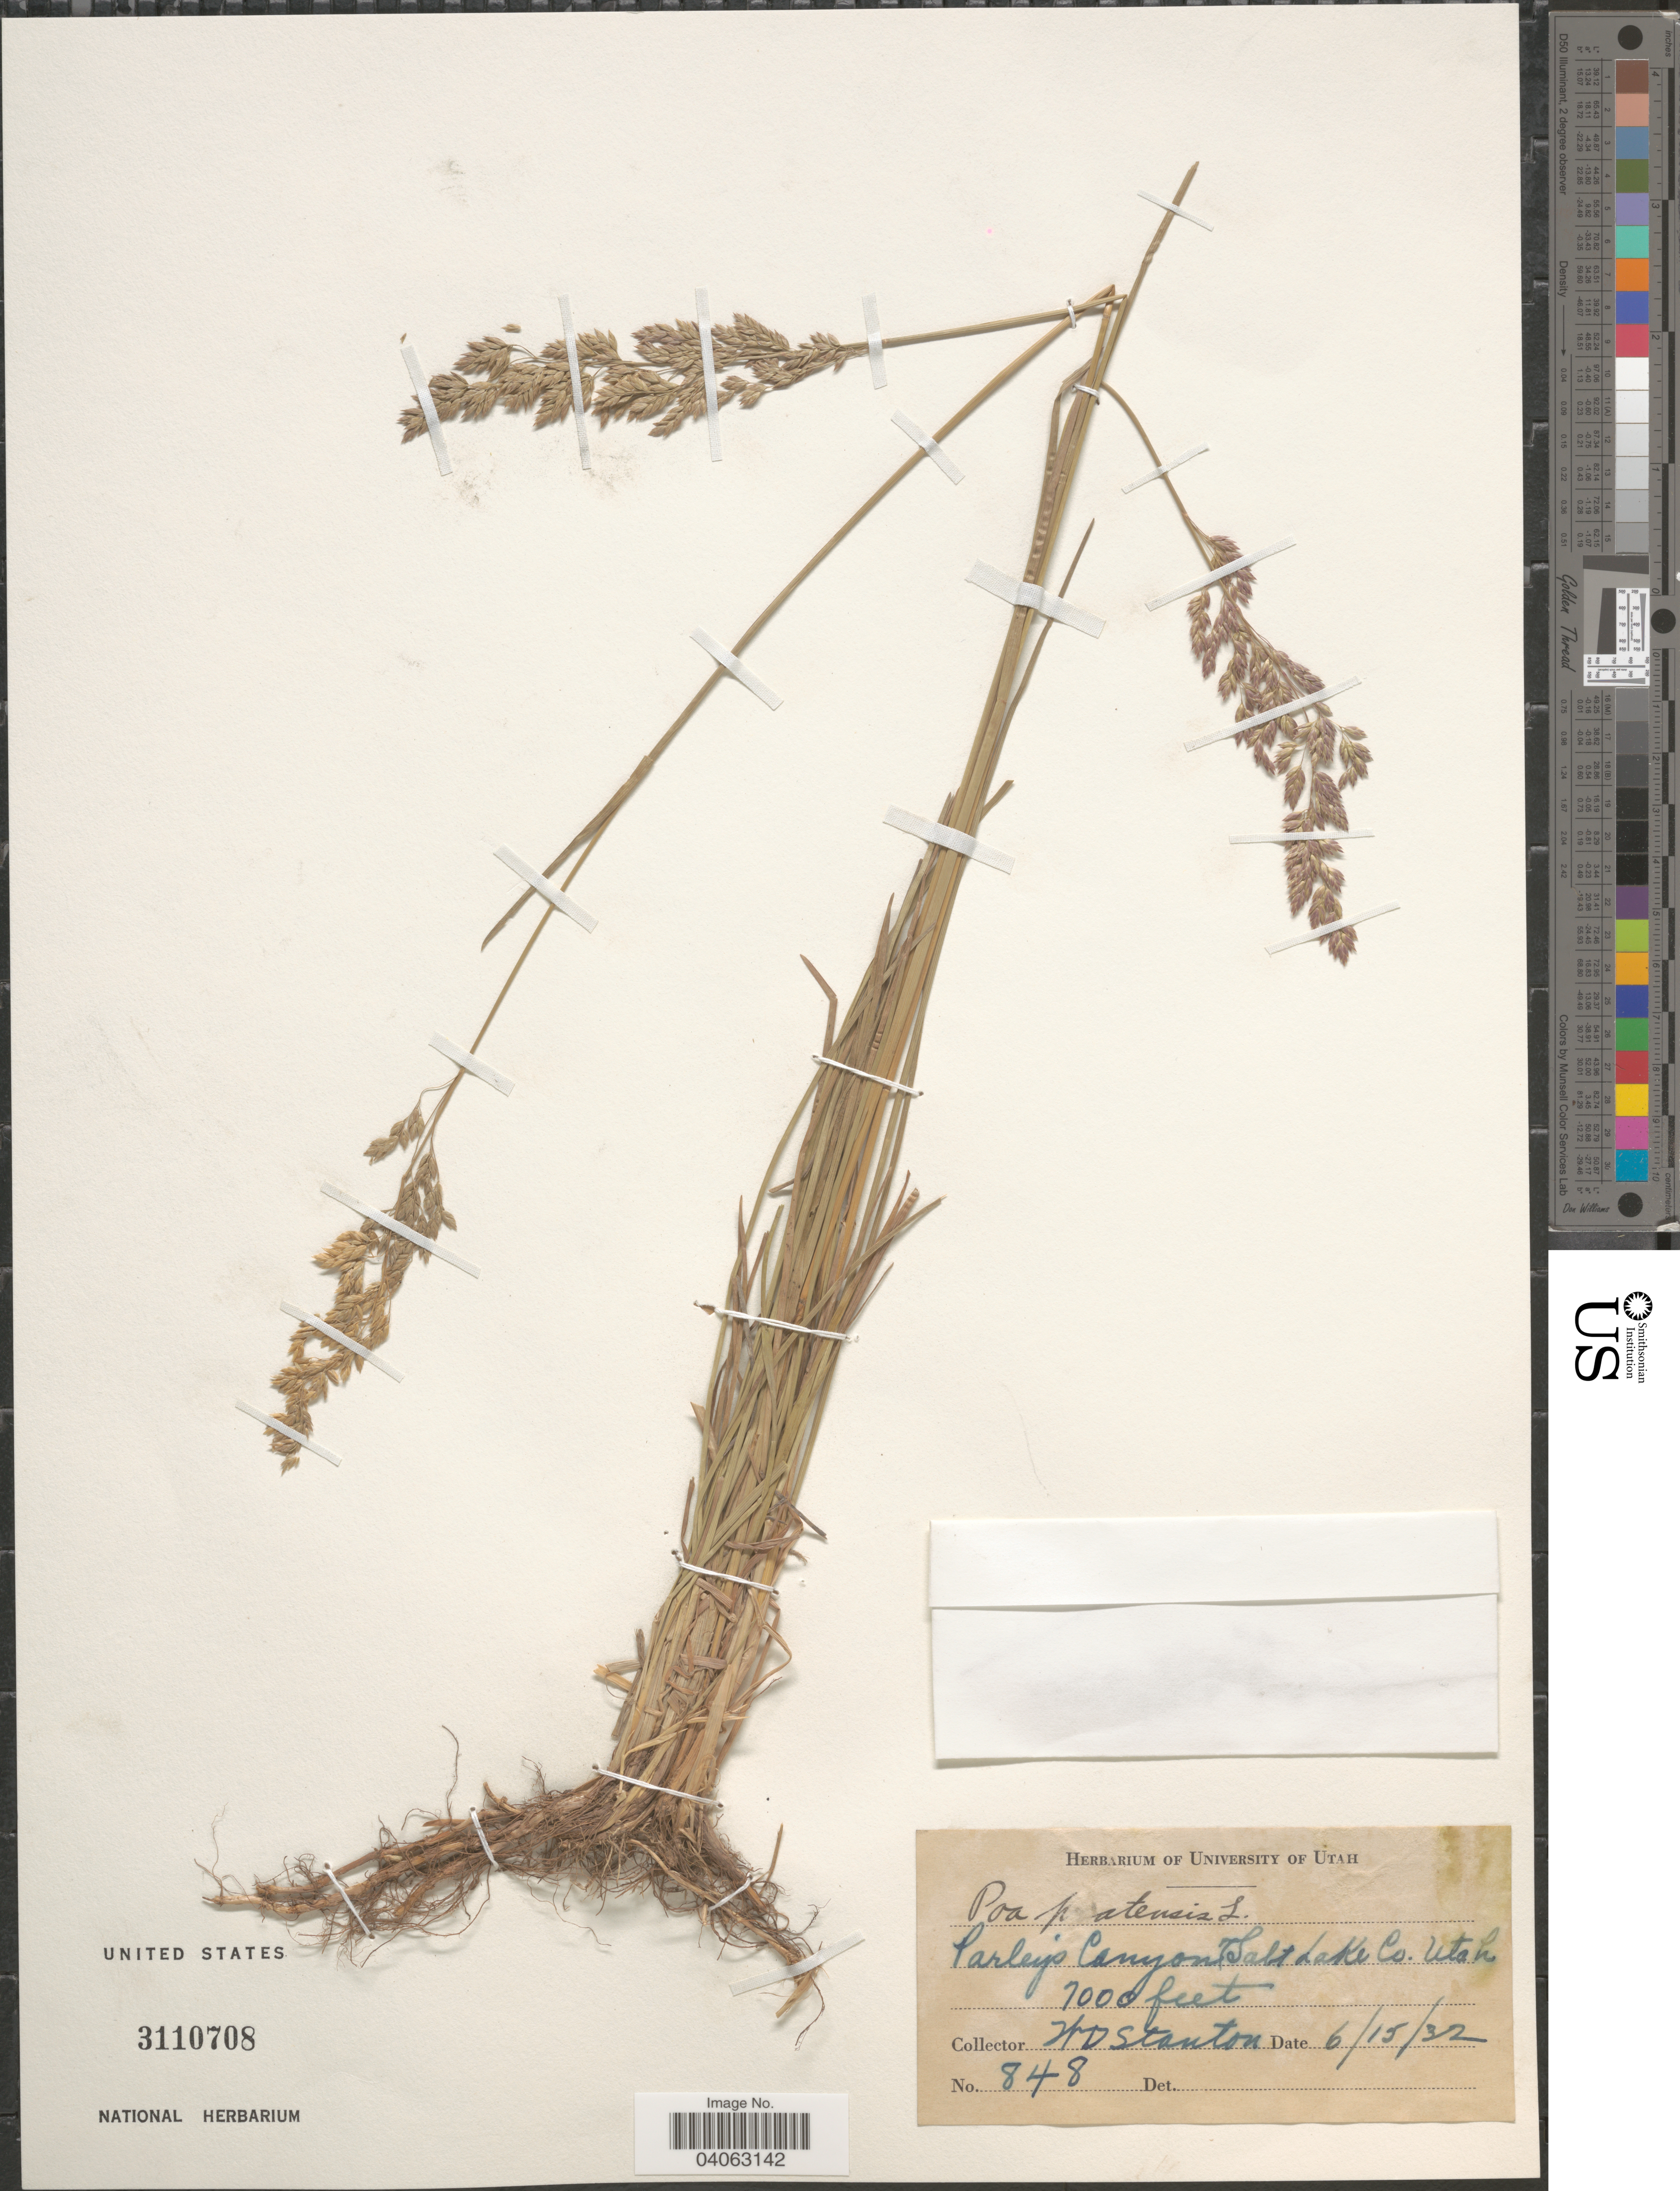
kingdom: Plantae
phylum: Tracheophyta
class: Liliopsida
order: Poales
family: Poaceae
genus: Poa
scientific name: Poa pratensis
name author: L.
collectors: W. Stanton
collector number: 848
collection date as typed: Transcribed d/m/y: 15/6/32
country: United States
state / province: Utah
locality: Parley's Canyon, Salt Lake Co.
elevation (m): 2134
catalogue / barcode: US 3110708